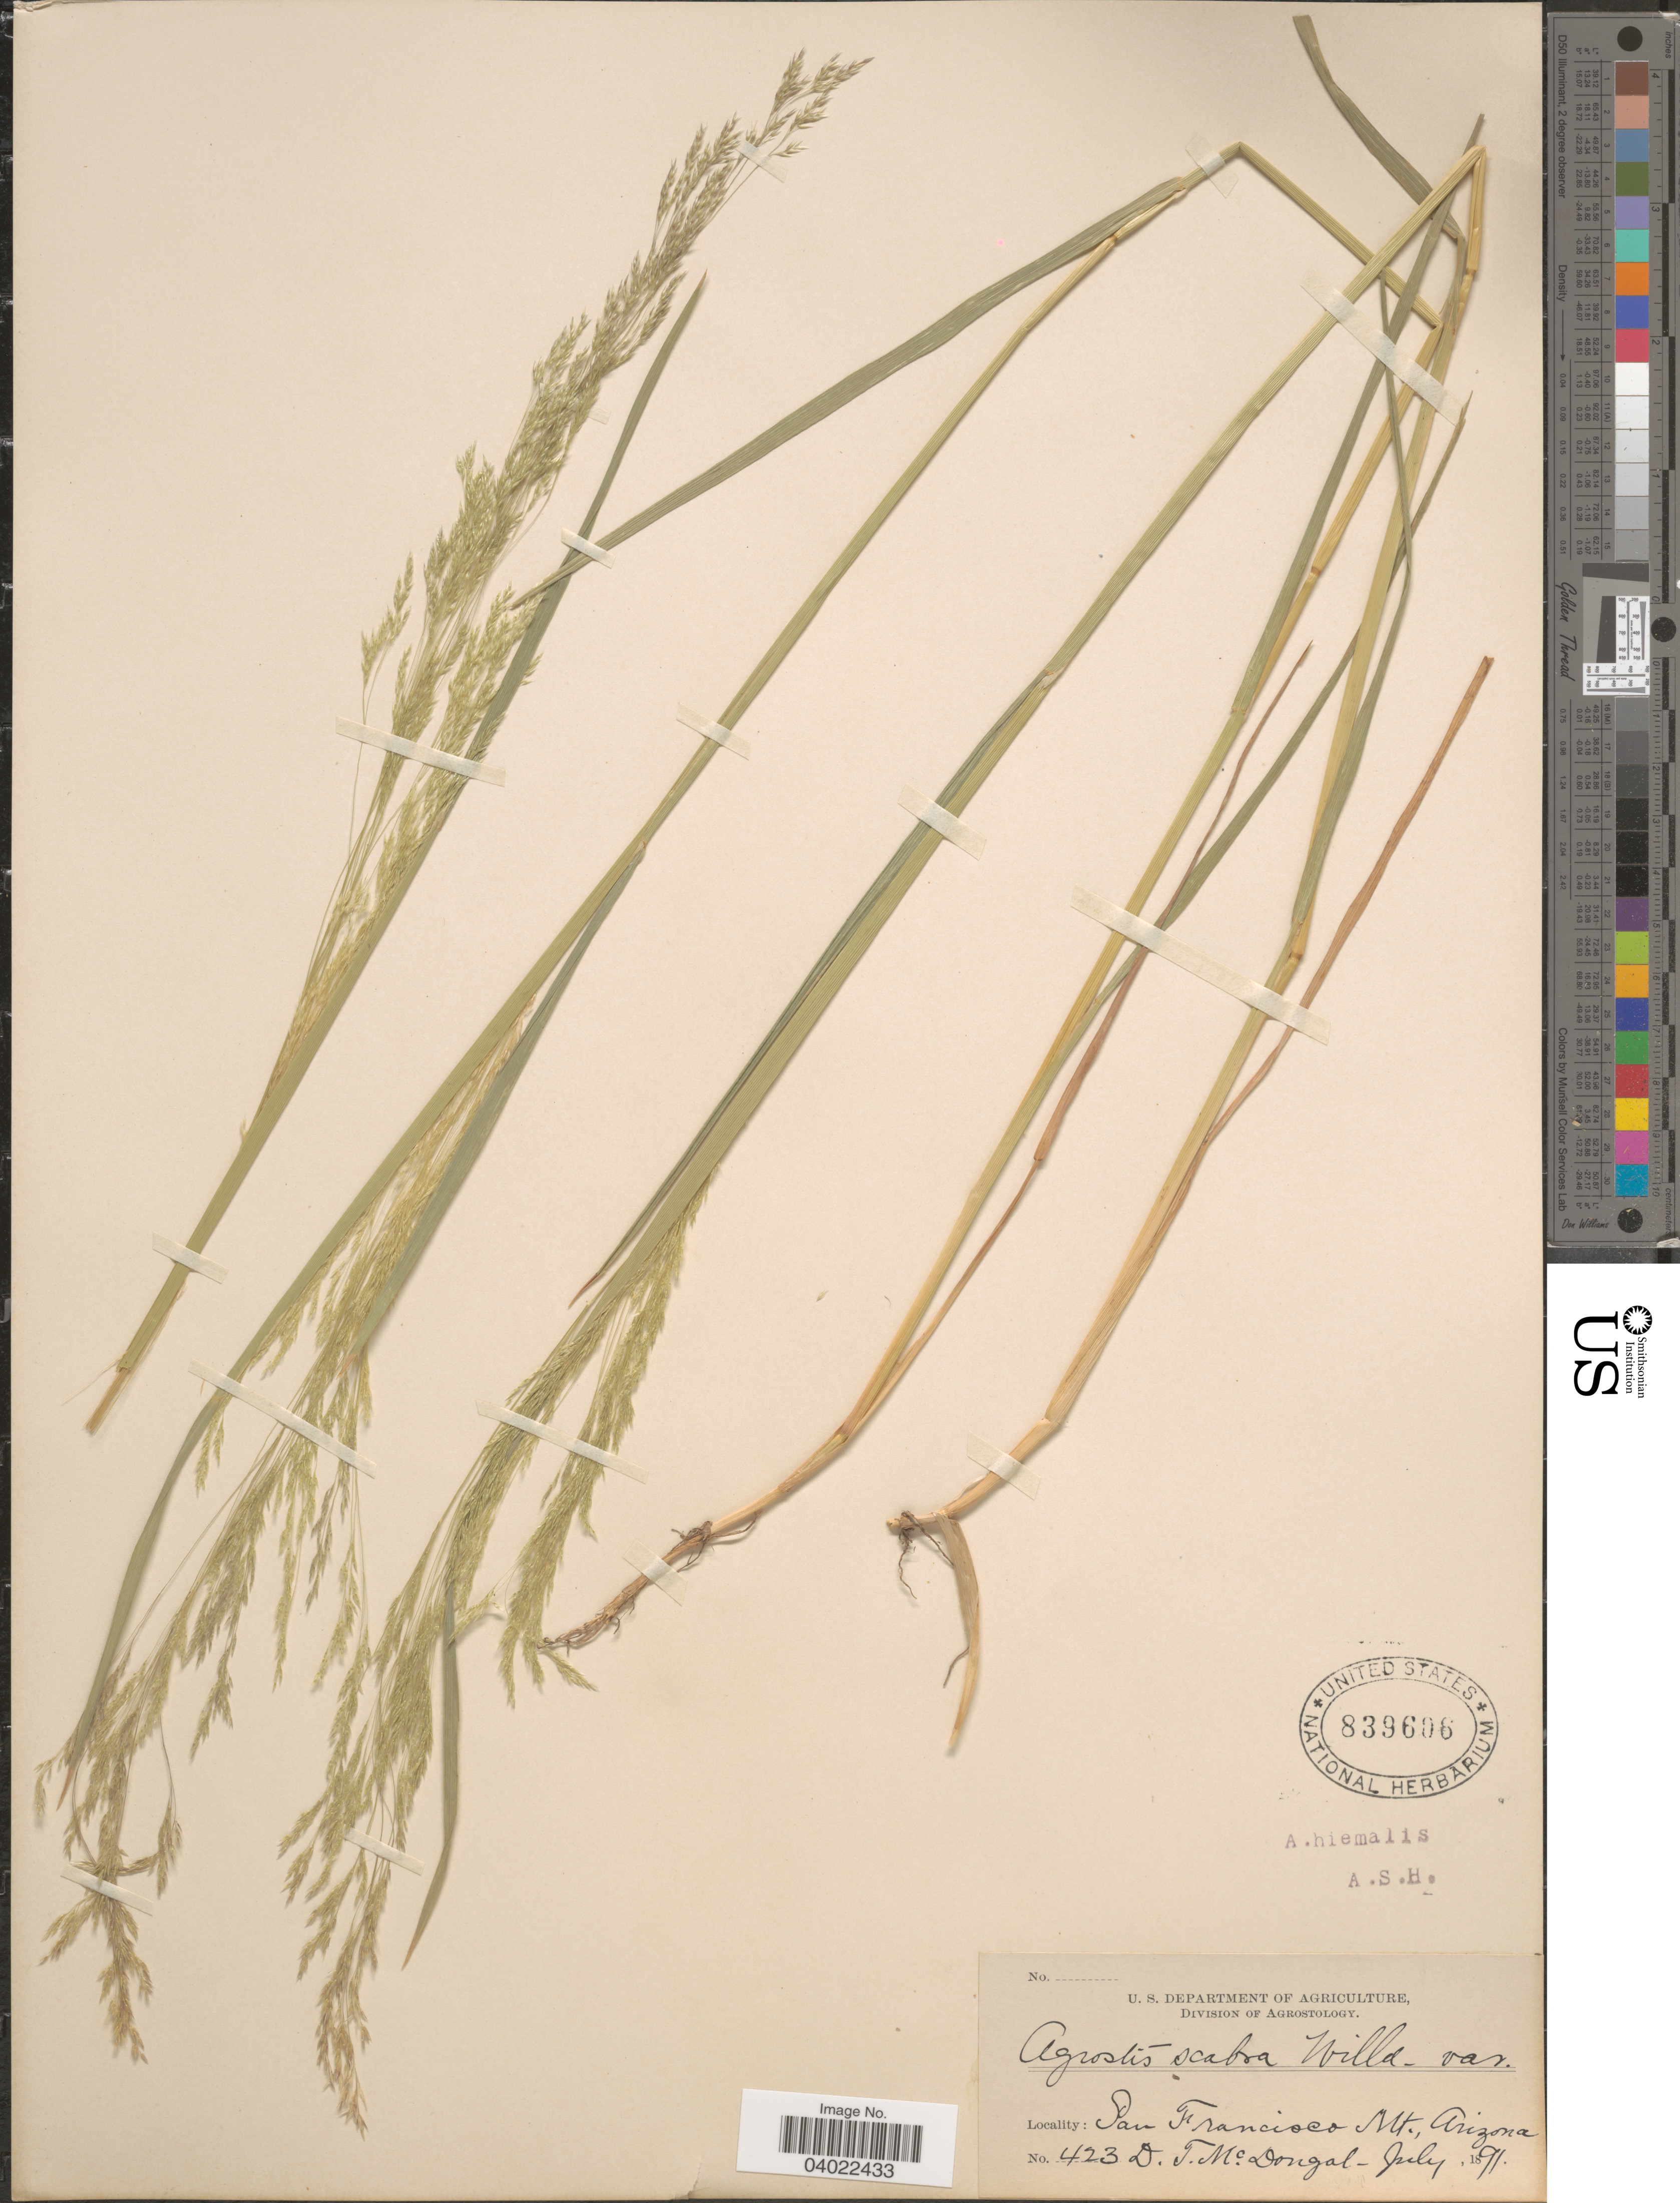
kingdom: Plantae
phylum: Tracheophyta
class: Liliopsida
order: Poales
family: Poaceae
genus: Agrostis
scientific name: Agrostis scabra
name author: Willd.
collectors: D. McDougal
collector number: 423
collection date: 1891-07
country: United States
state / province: Arizona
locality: San Francisco Mt.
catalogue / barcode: US 839606